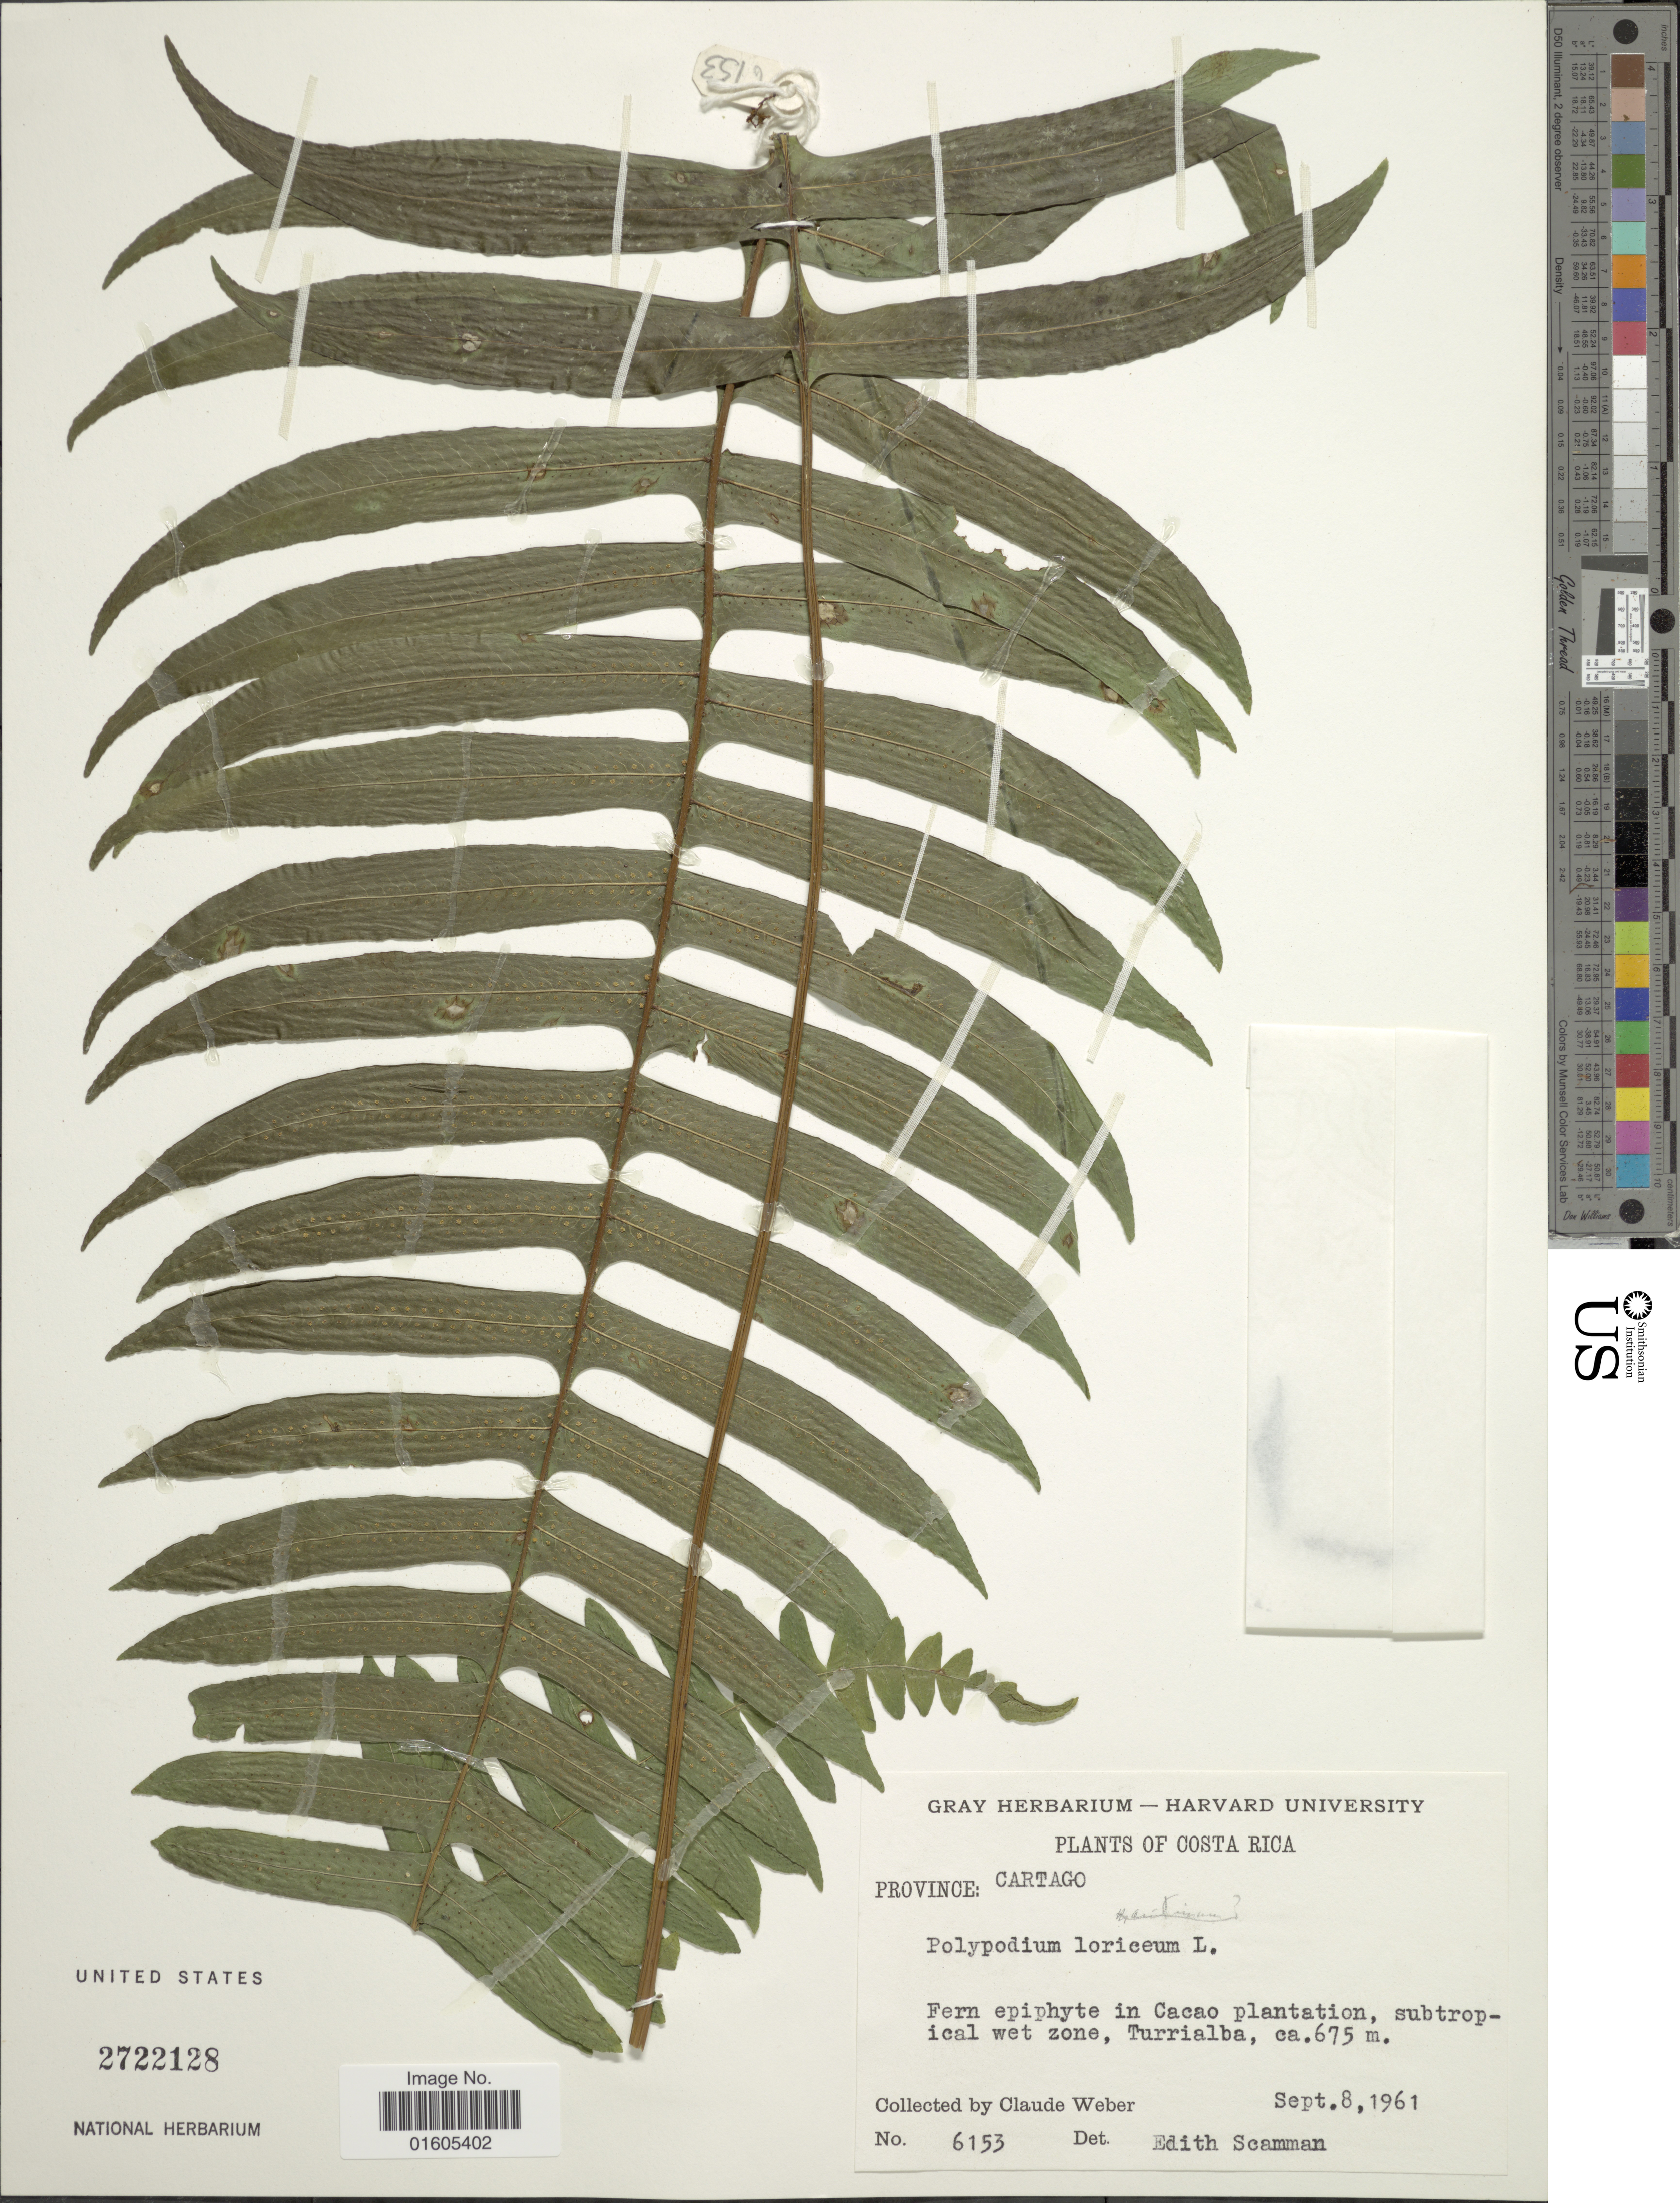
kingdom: Plantae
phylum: Tracheophyta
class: Polypodiopsida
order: Polypodiales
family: Polypodiaceae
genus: Serpocaulon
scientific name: Serpocaulon maritimum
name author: (Hieron.) A.R. Sm.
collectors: C. Weber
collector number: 6153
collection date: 1961-09-08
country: Costa Rica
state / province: Cartago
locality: In Cacao plantation, subtropical wet zone, Turrialba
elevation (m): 675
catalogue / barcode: US 2722128